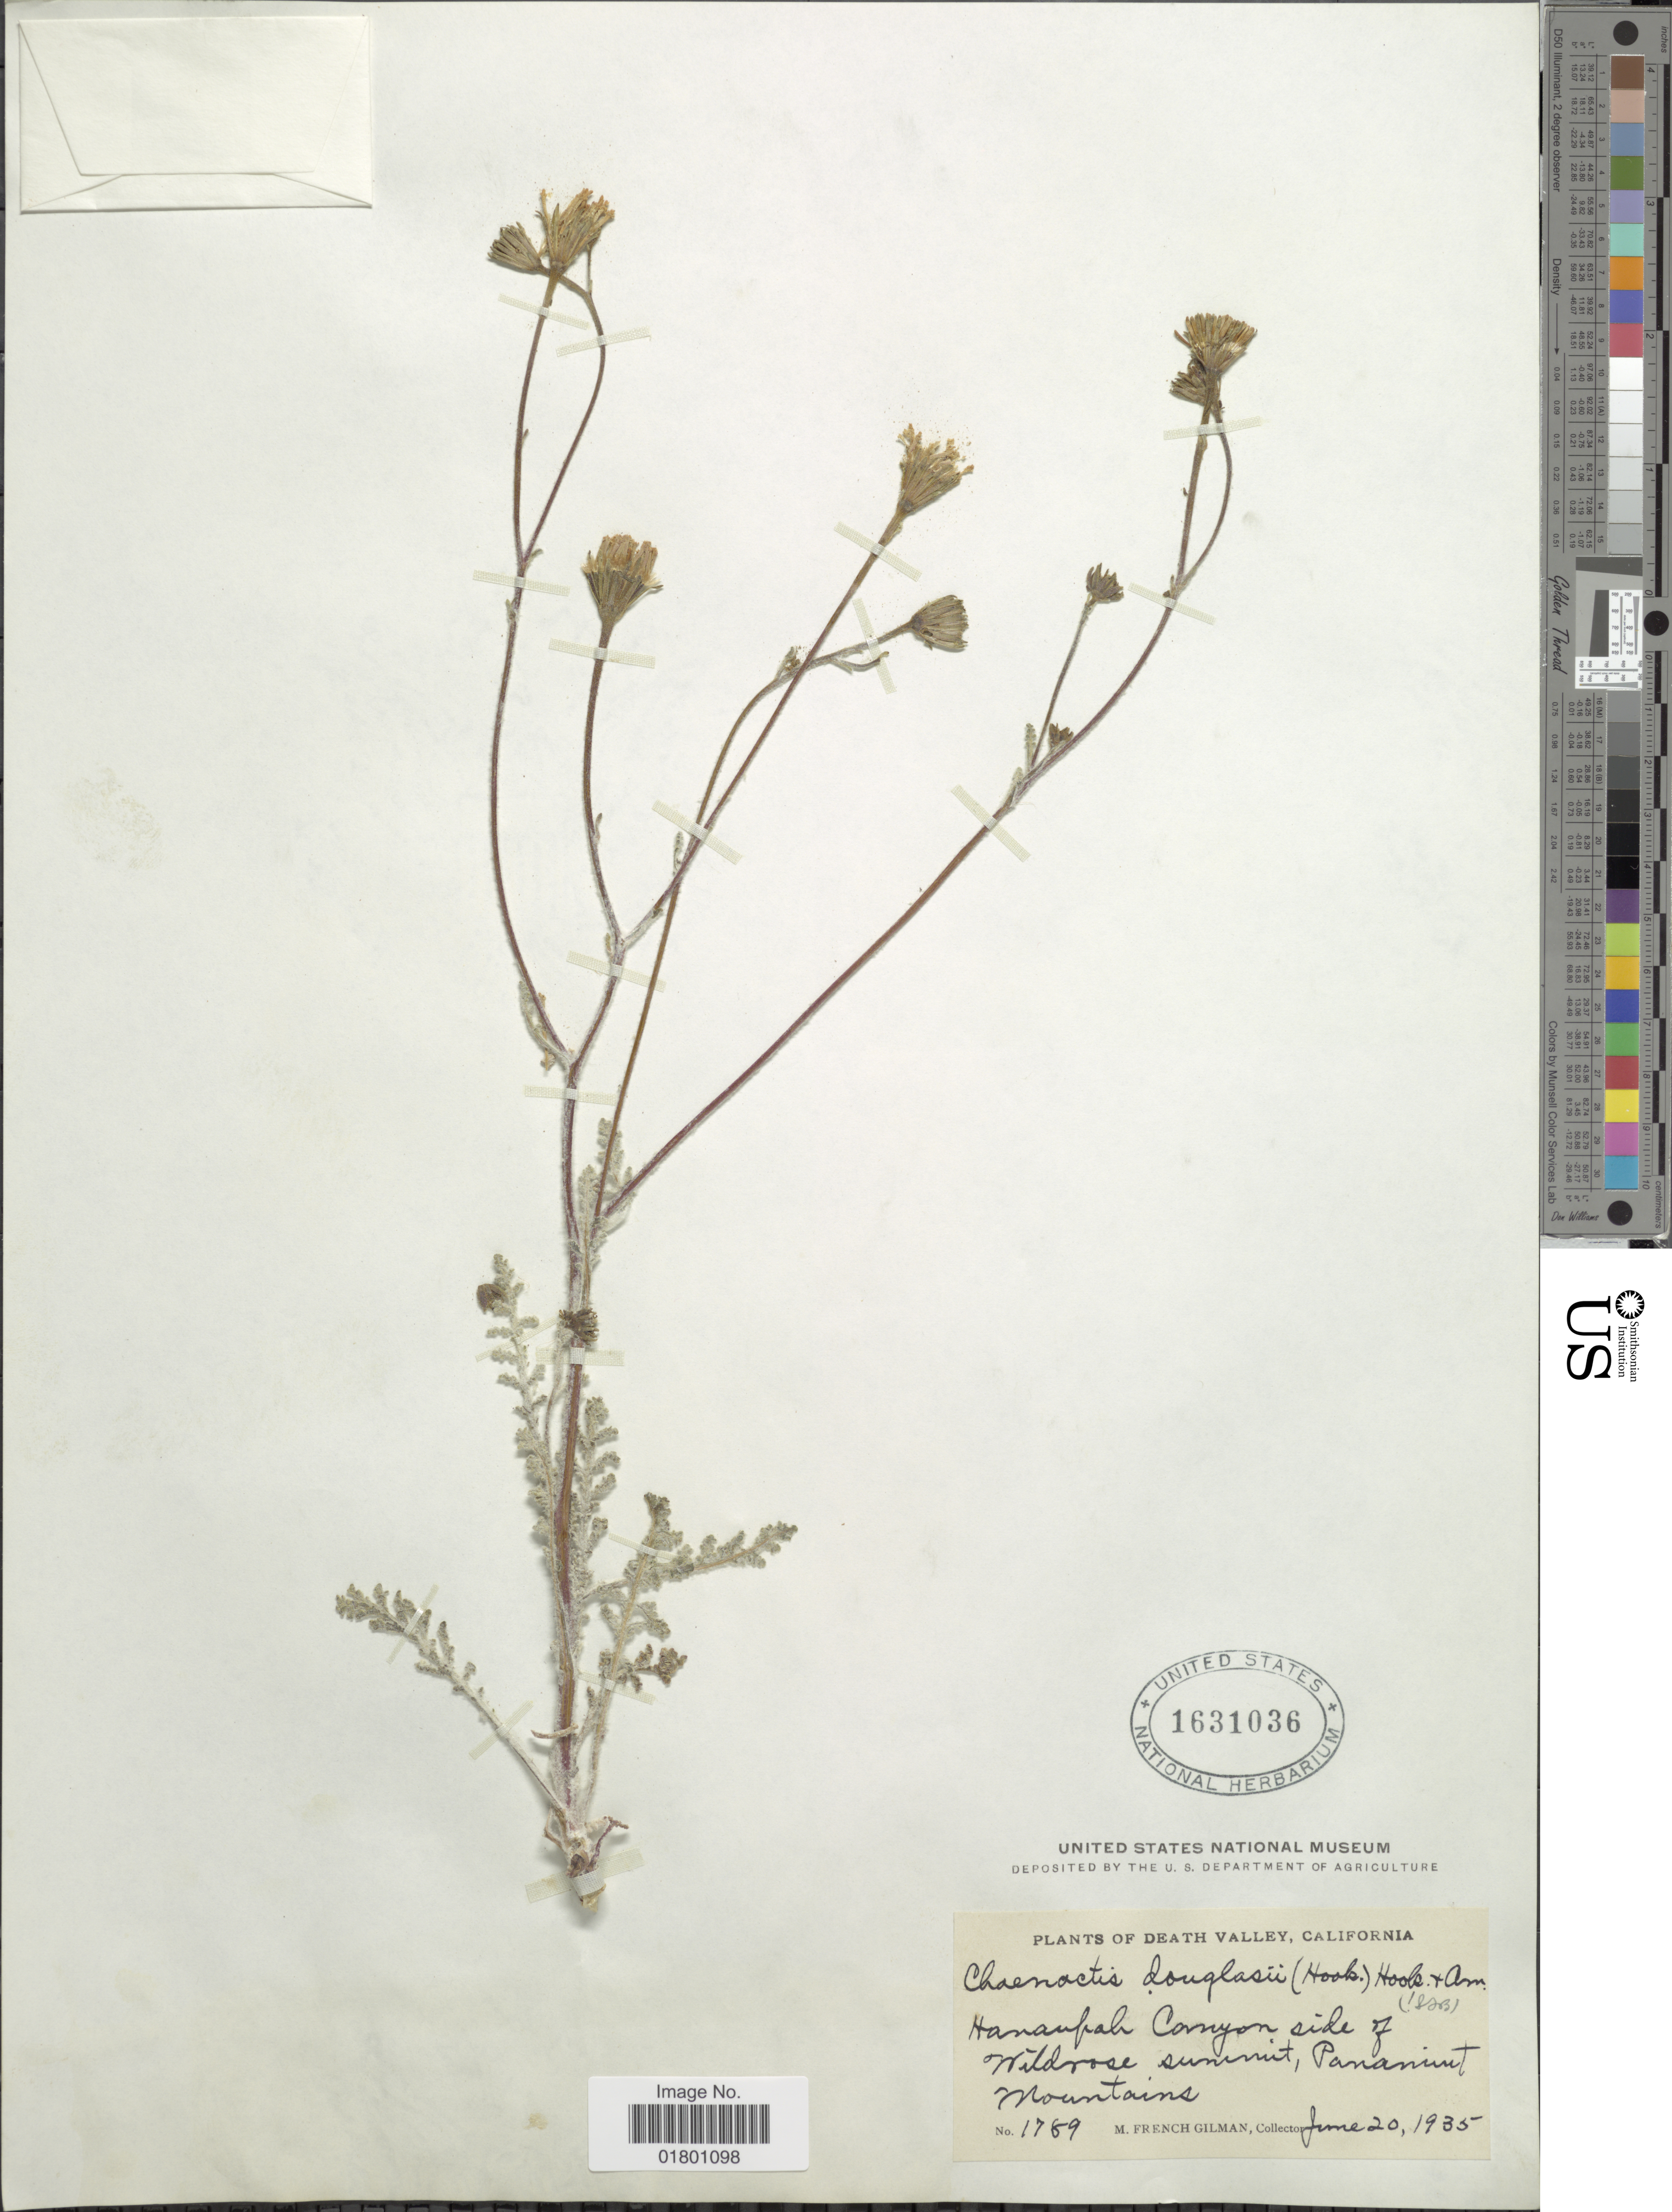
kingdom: Plantae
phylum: Tracheophyta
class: Magnoliopsida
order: Asterales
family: Asteraceae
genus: Chaenactis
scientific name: Chaenactis douglasii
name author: Hook. & Arn.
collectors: M. F. Gilman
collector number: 1789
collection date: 1935-06-20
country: United States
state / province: California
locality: Death Valley, Hanaupah Canyon side of Wildrose summit, Panamint Mountains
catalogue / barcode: US 1631036